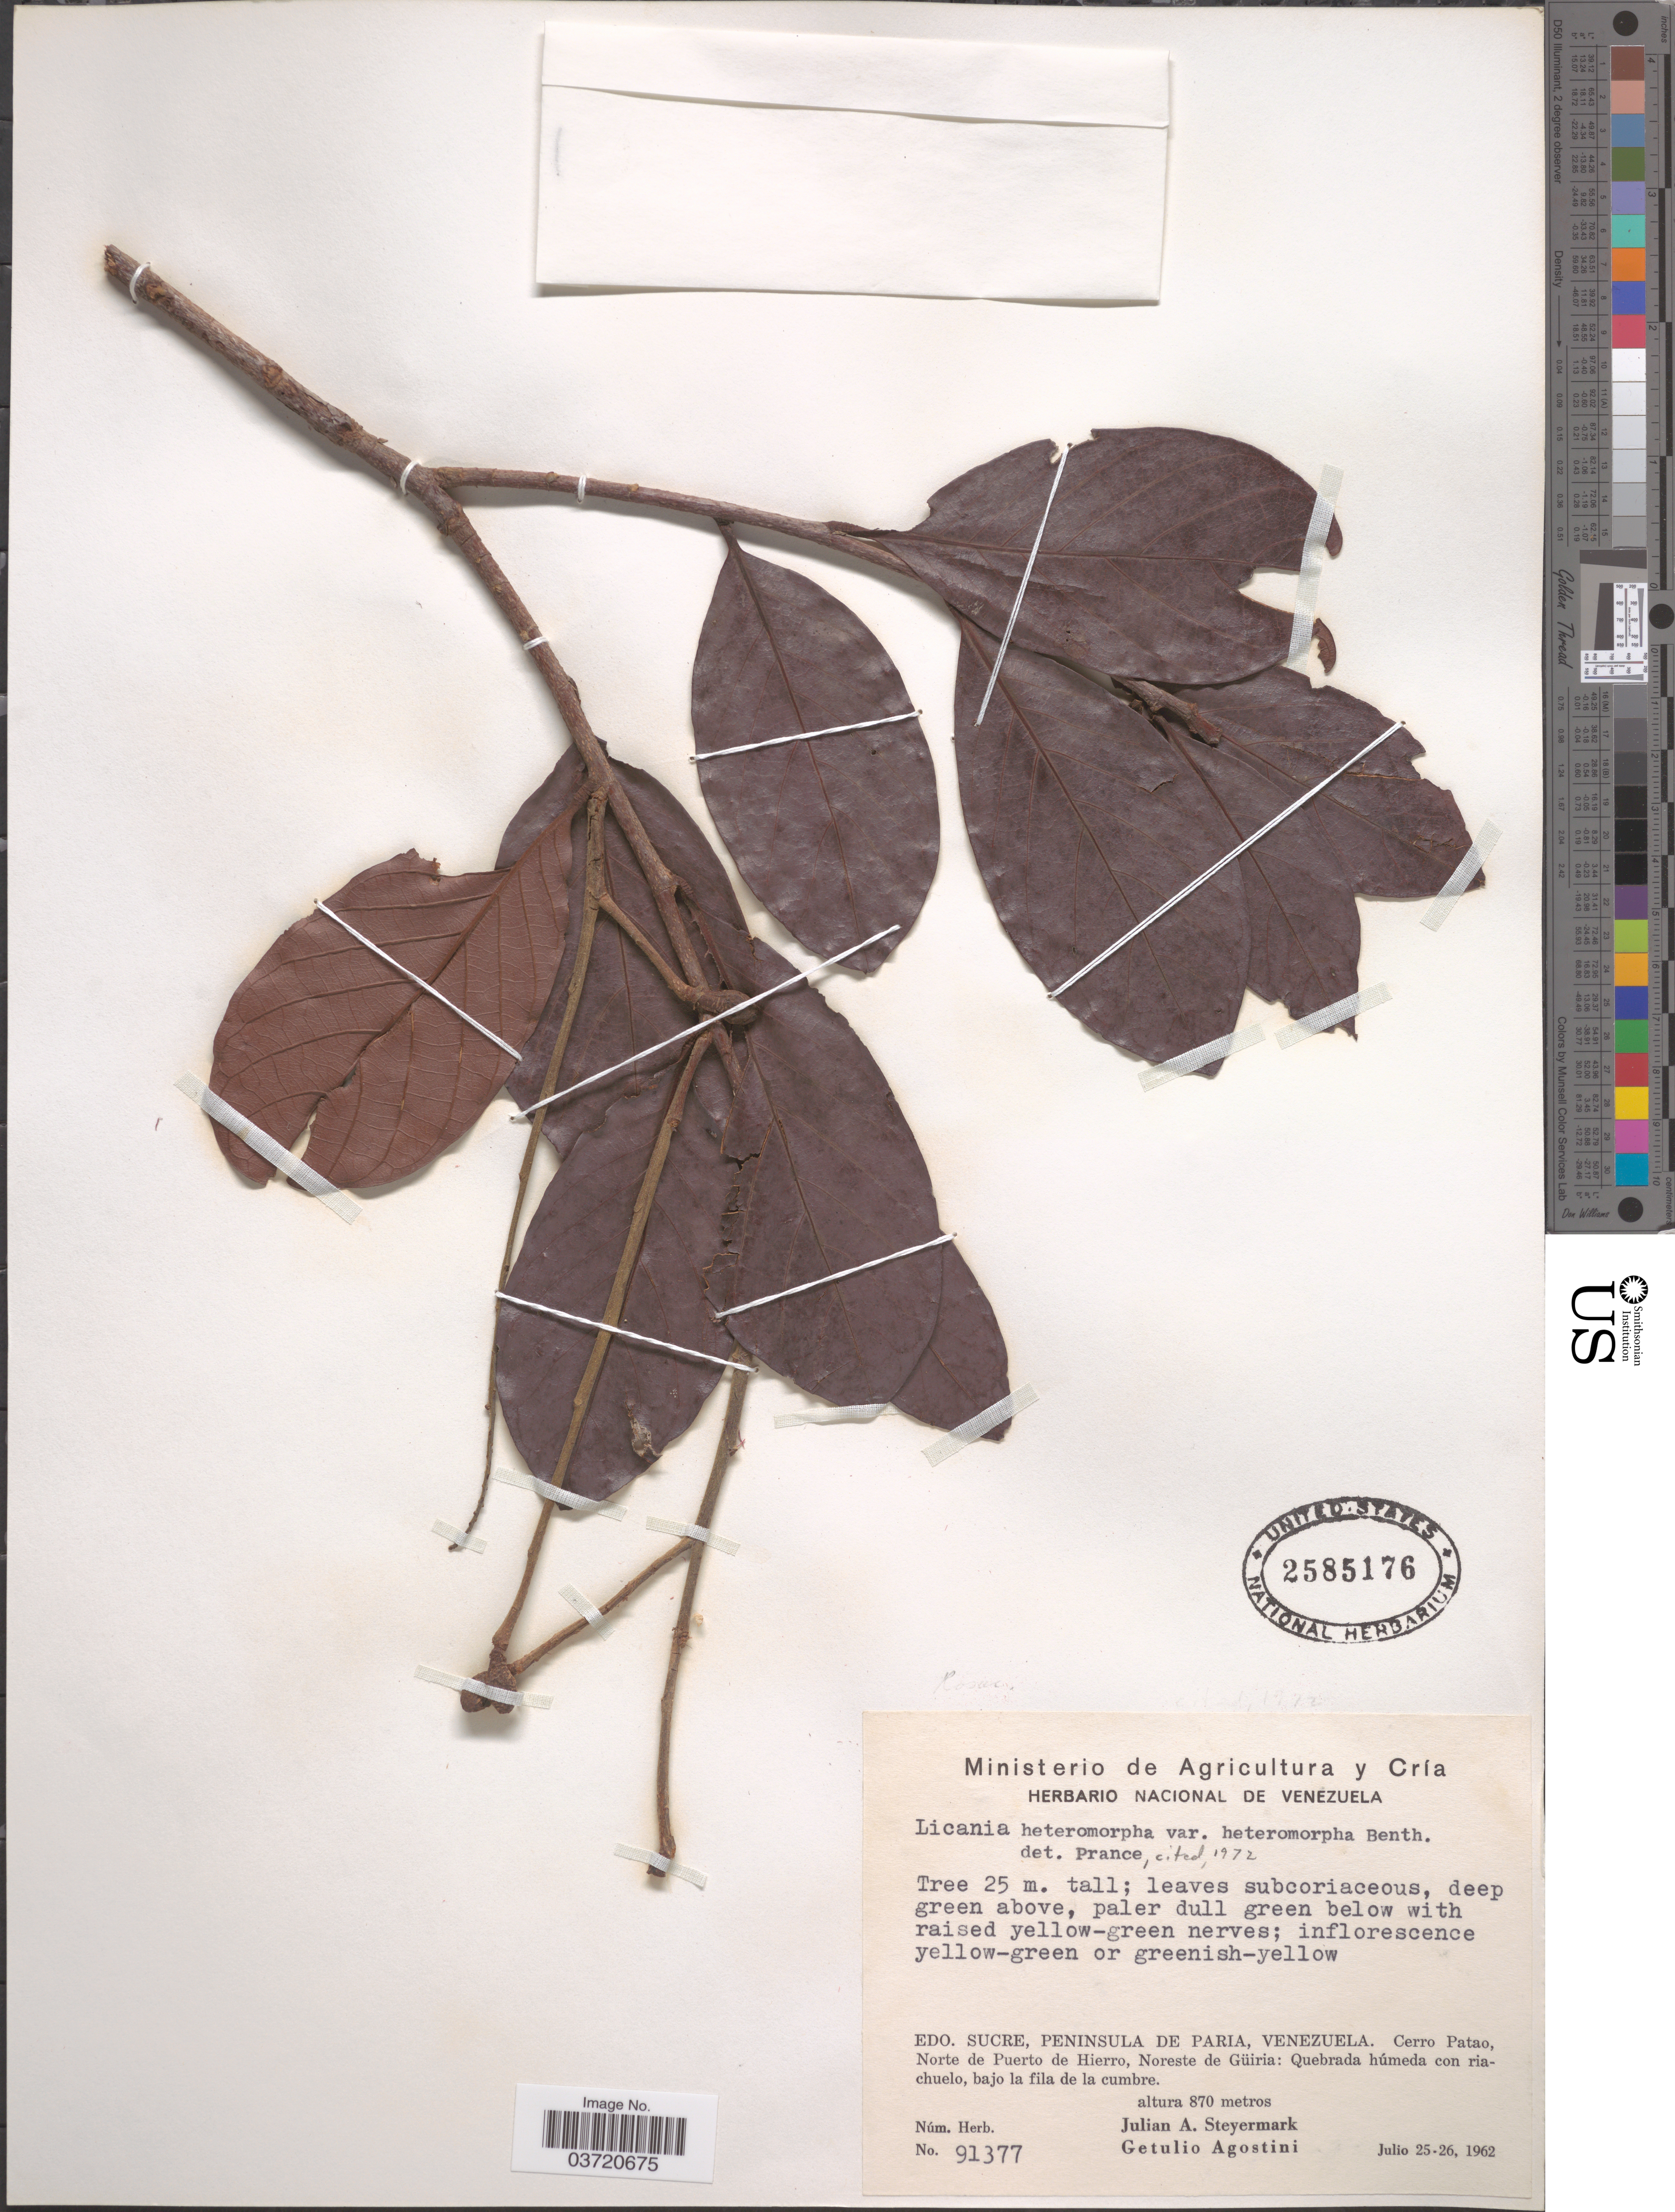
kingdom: Plantae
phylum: Tracheophyta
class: Magnoliopsida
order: Malpighiales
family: Chrysobalanaceae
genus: Hymenopus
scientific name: Hymenopus heteromorphus var. heteromorphus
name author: (Benth.) Sothers & Prance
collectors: J. Steyermark & G. Agostini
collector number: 91377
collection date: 1962-07-25/1962-07-26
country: Venezuela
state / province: Sucre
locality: Peninsula de Paria. Cerro Patao, Norte de Puerto de Hierro, Noreste de Güria: Quebrada húmeda con riachuelo, bajo la fila de la cumbre.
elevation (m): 870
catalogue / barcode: US 2585176